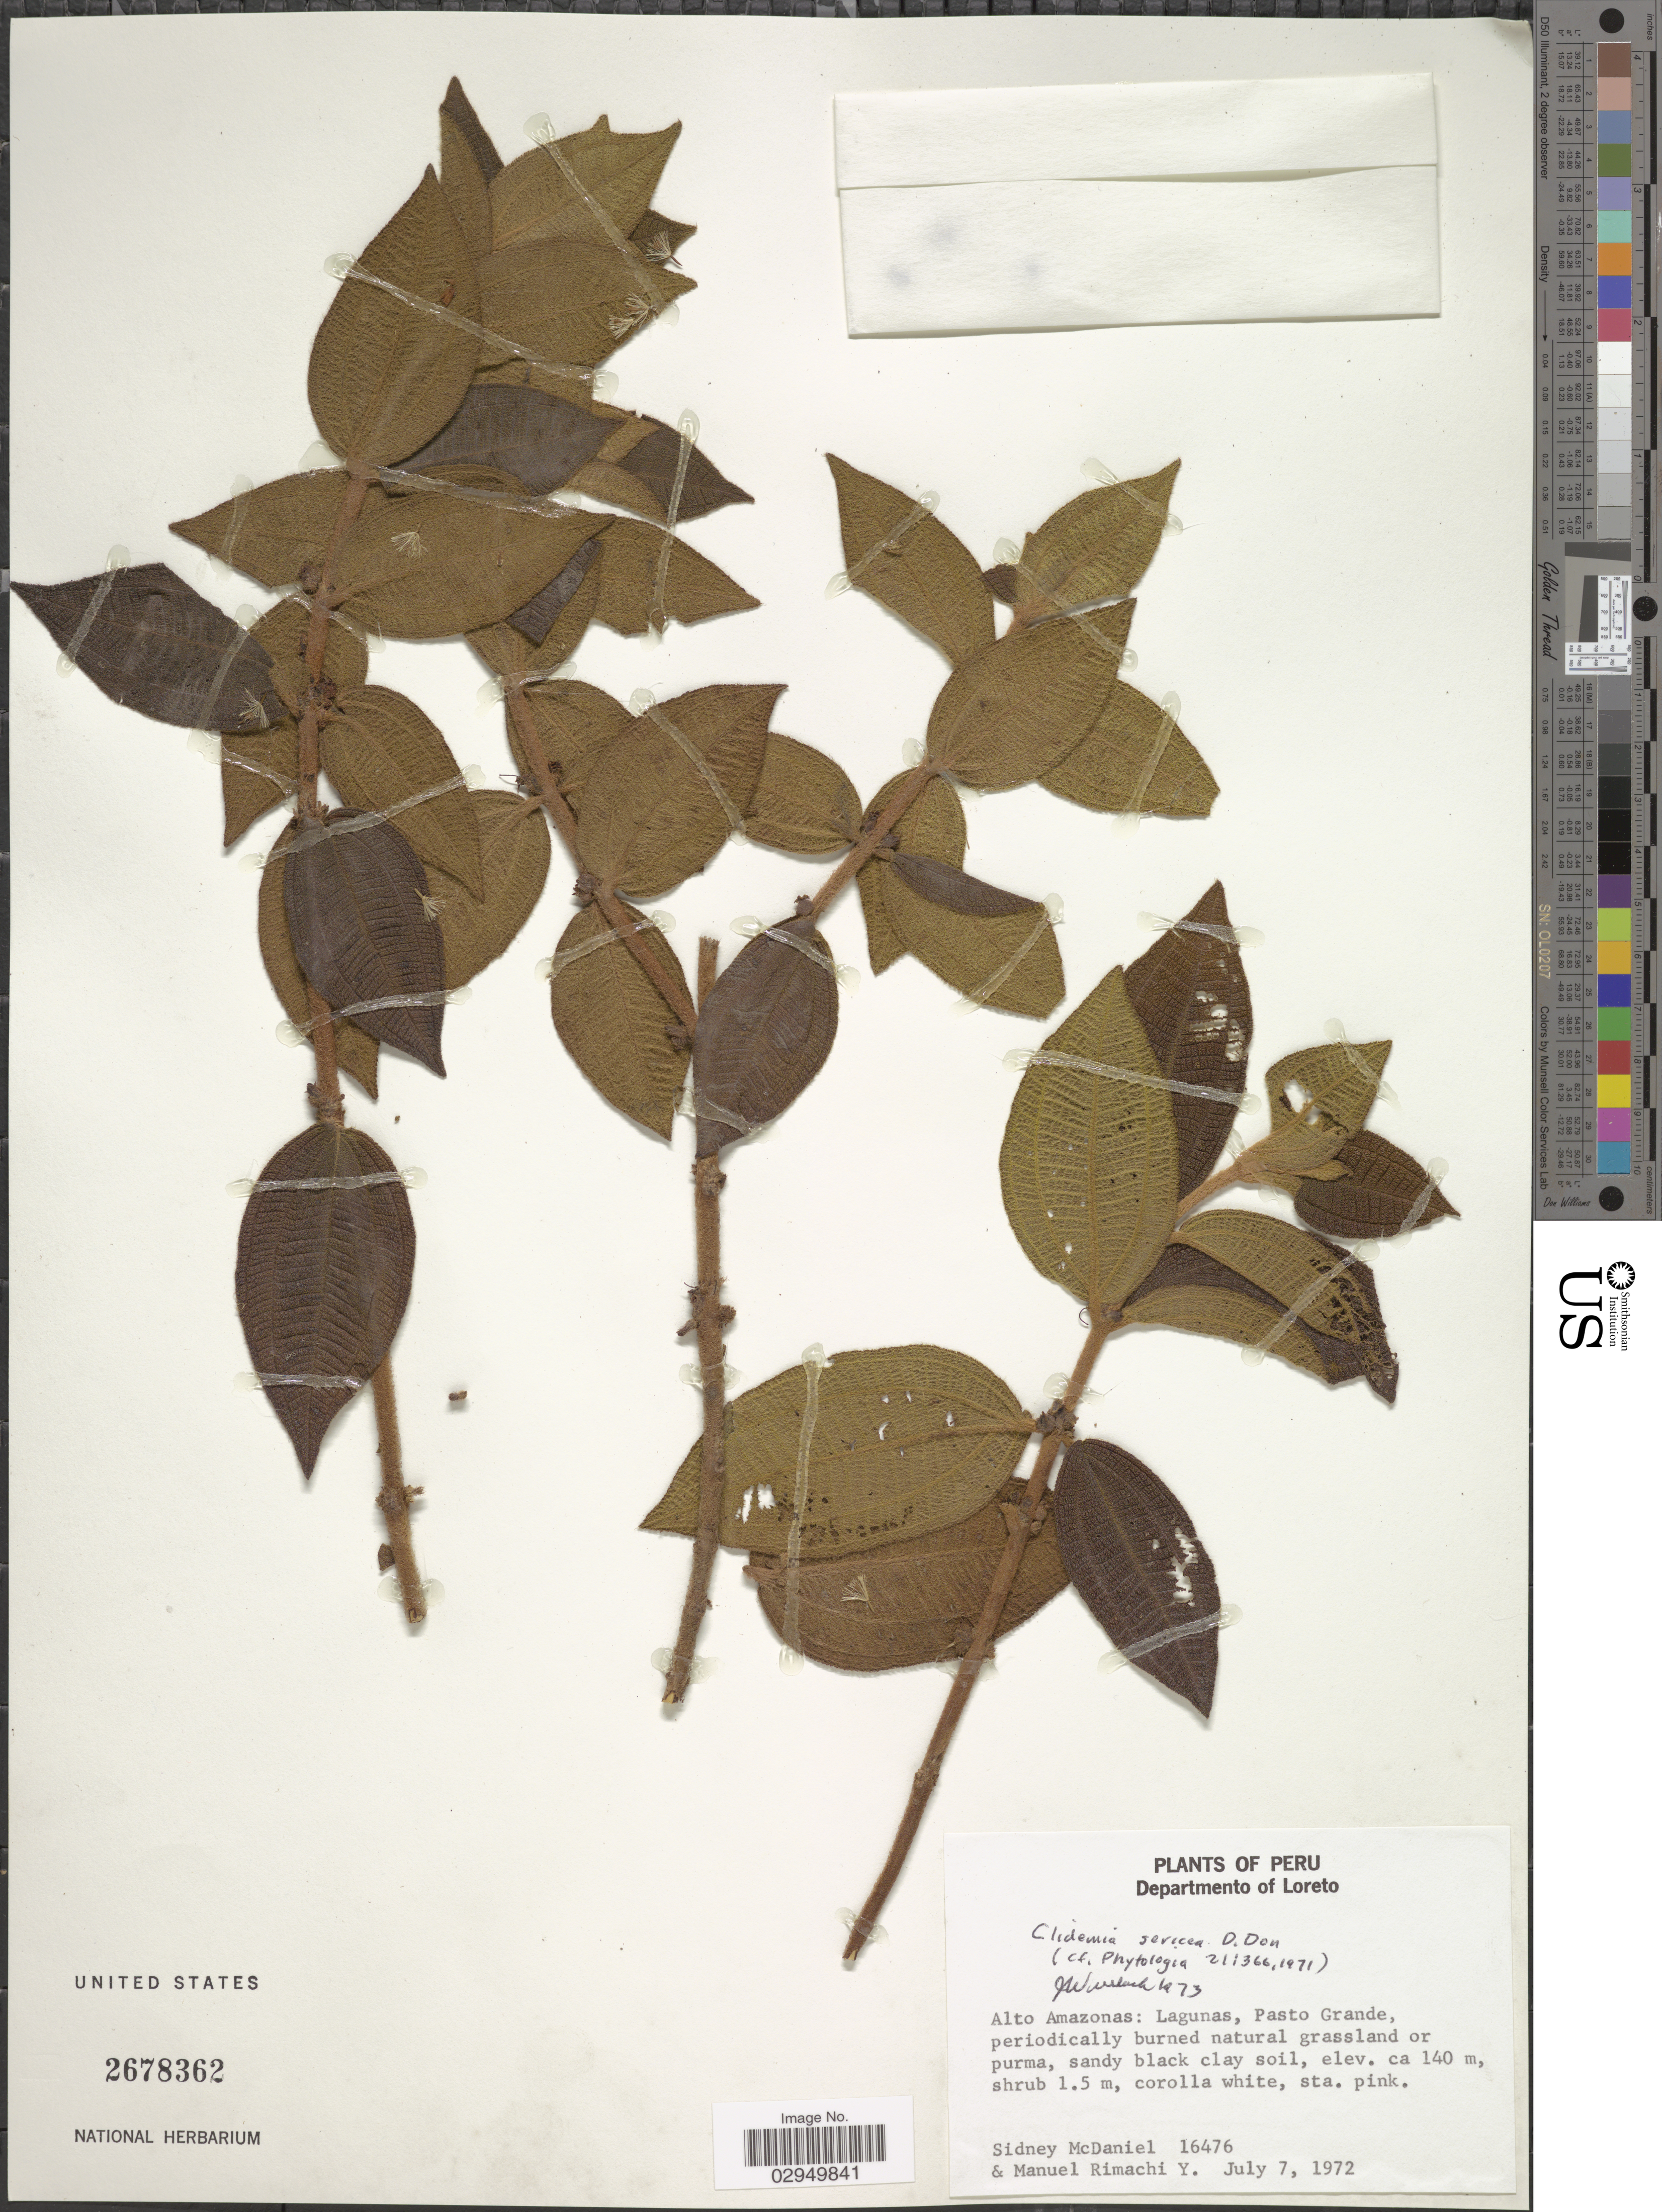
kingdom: Plantae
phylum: Tracheophyta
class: Magnoliopsida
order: Myrtales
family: Melastomataceae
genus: Clidemia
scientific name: Clidemia sericea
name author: D. Don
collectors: S. McDaniel & M. Rimachi Y.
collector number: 16476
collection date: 1972-07-07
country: Peru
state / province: Loreto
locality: Departmento of Loreto. Alto Amazonas: Lagunas, Pasto Grande.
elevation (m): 140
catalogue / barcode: US 2678362